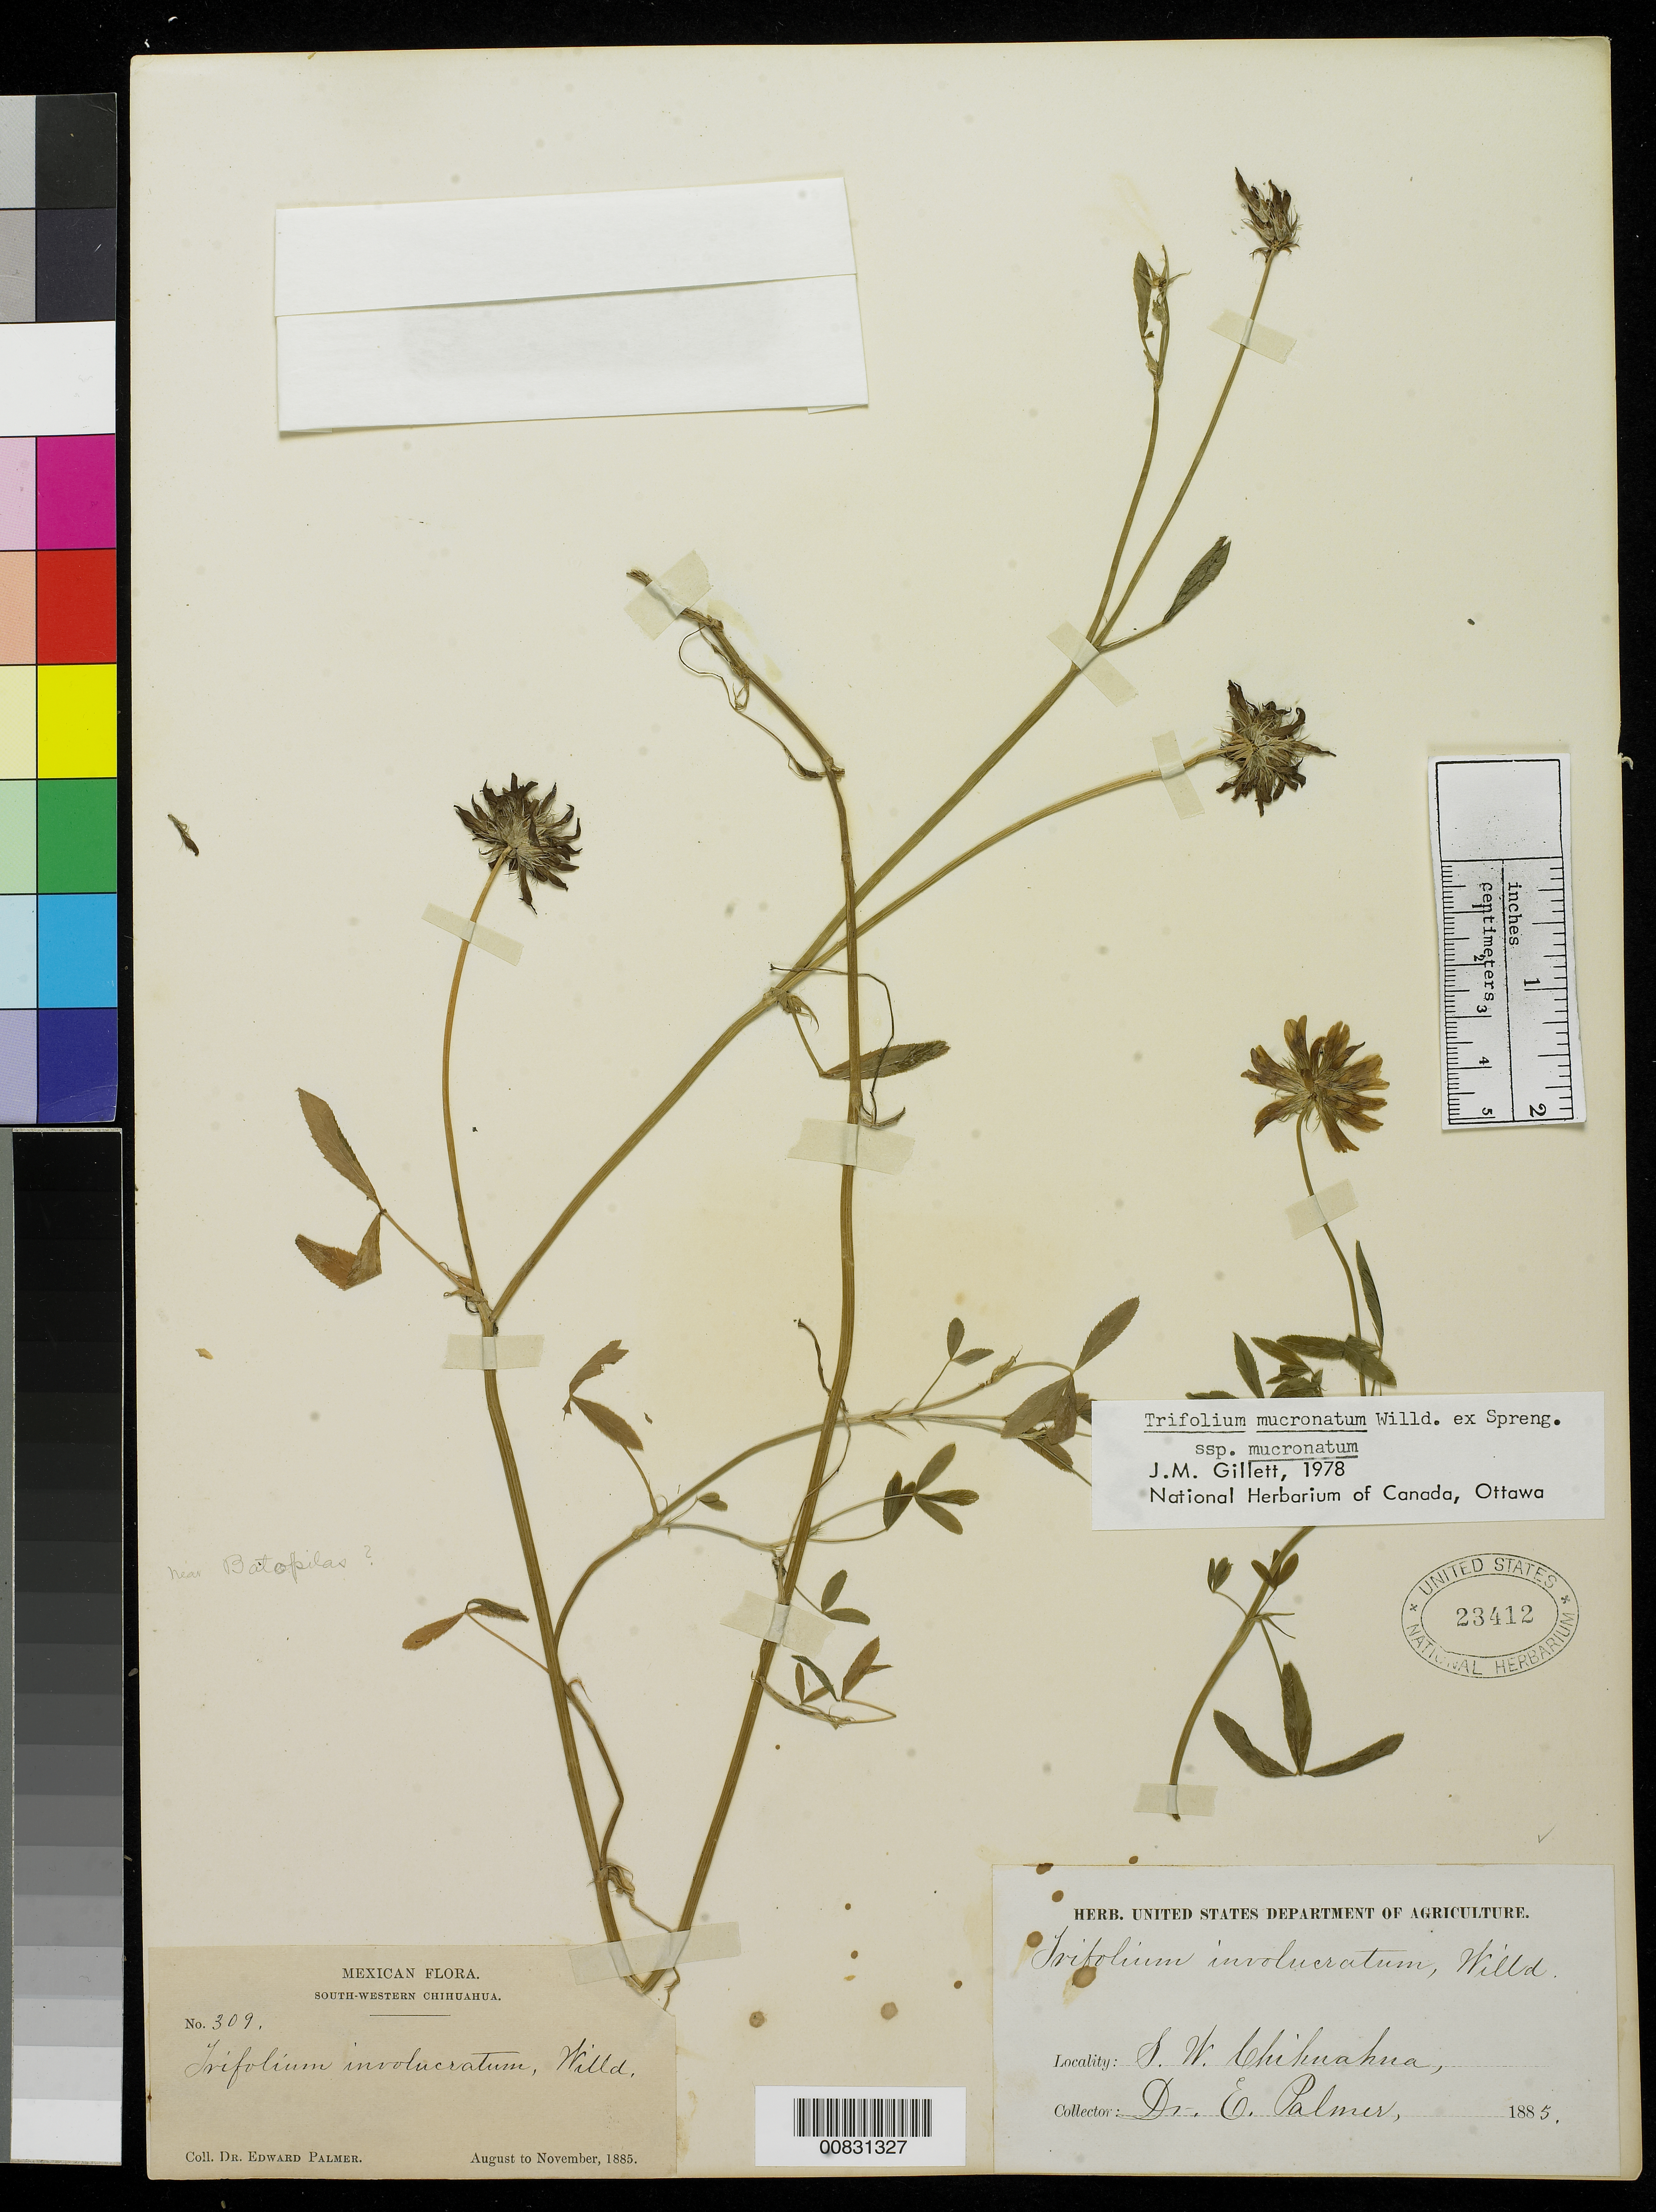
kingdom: Plantae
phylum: Tracheophyta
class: Magnoliopsida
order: Fabales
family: Fabaceae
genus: Trifolium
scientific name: Trifolium mucronatum subsp. mucronatum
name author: Willd. ex Spreng.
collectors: E. Palmer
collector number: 309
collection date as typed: Aug 1885 to -- Nov 1885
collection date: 1885-08/1885-11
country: Mexico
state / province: Chihuahua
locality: South-Western Chihuahua.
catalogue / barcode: US 23412